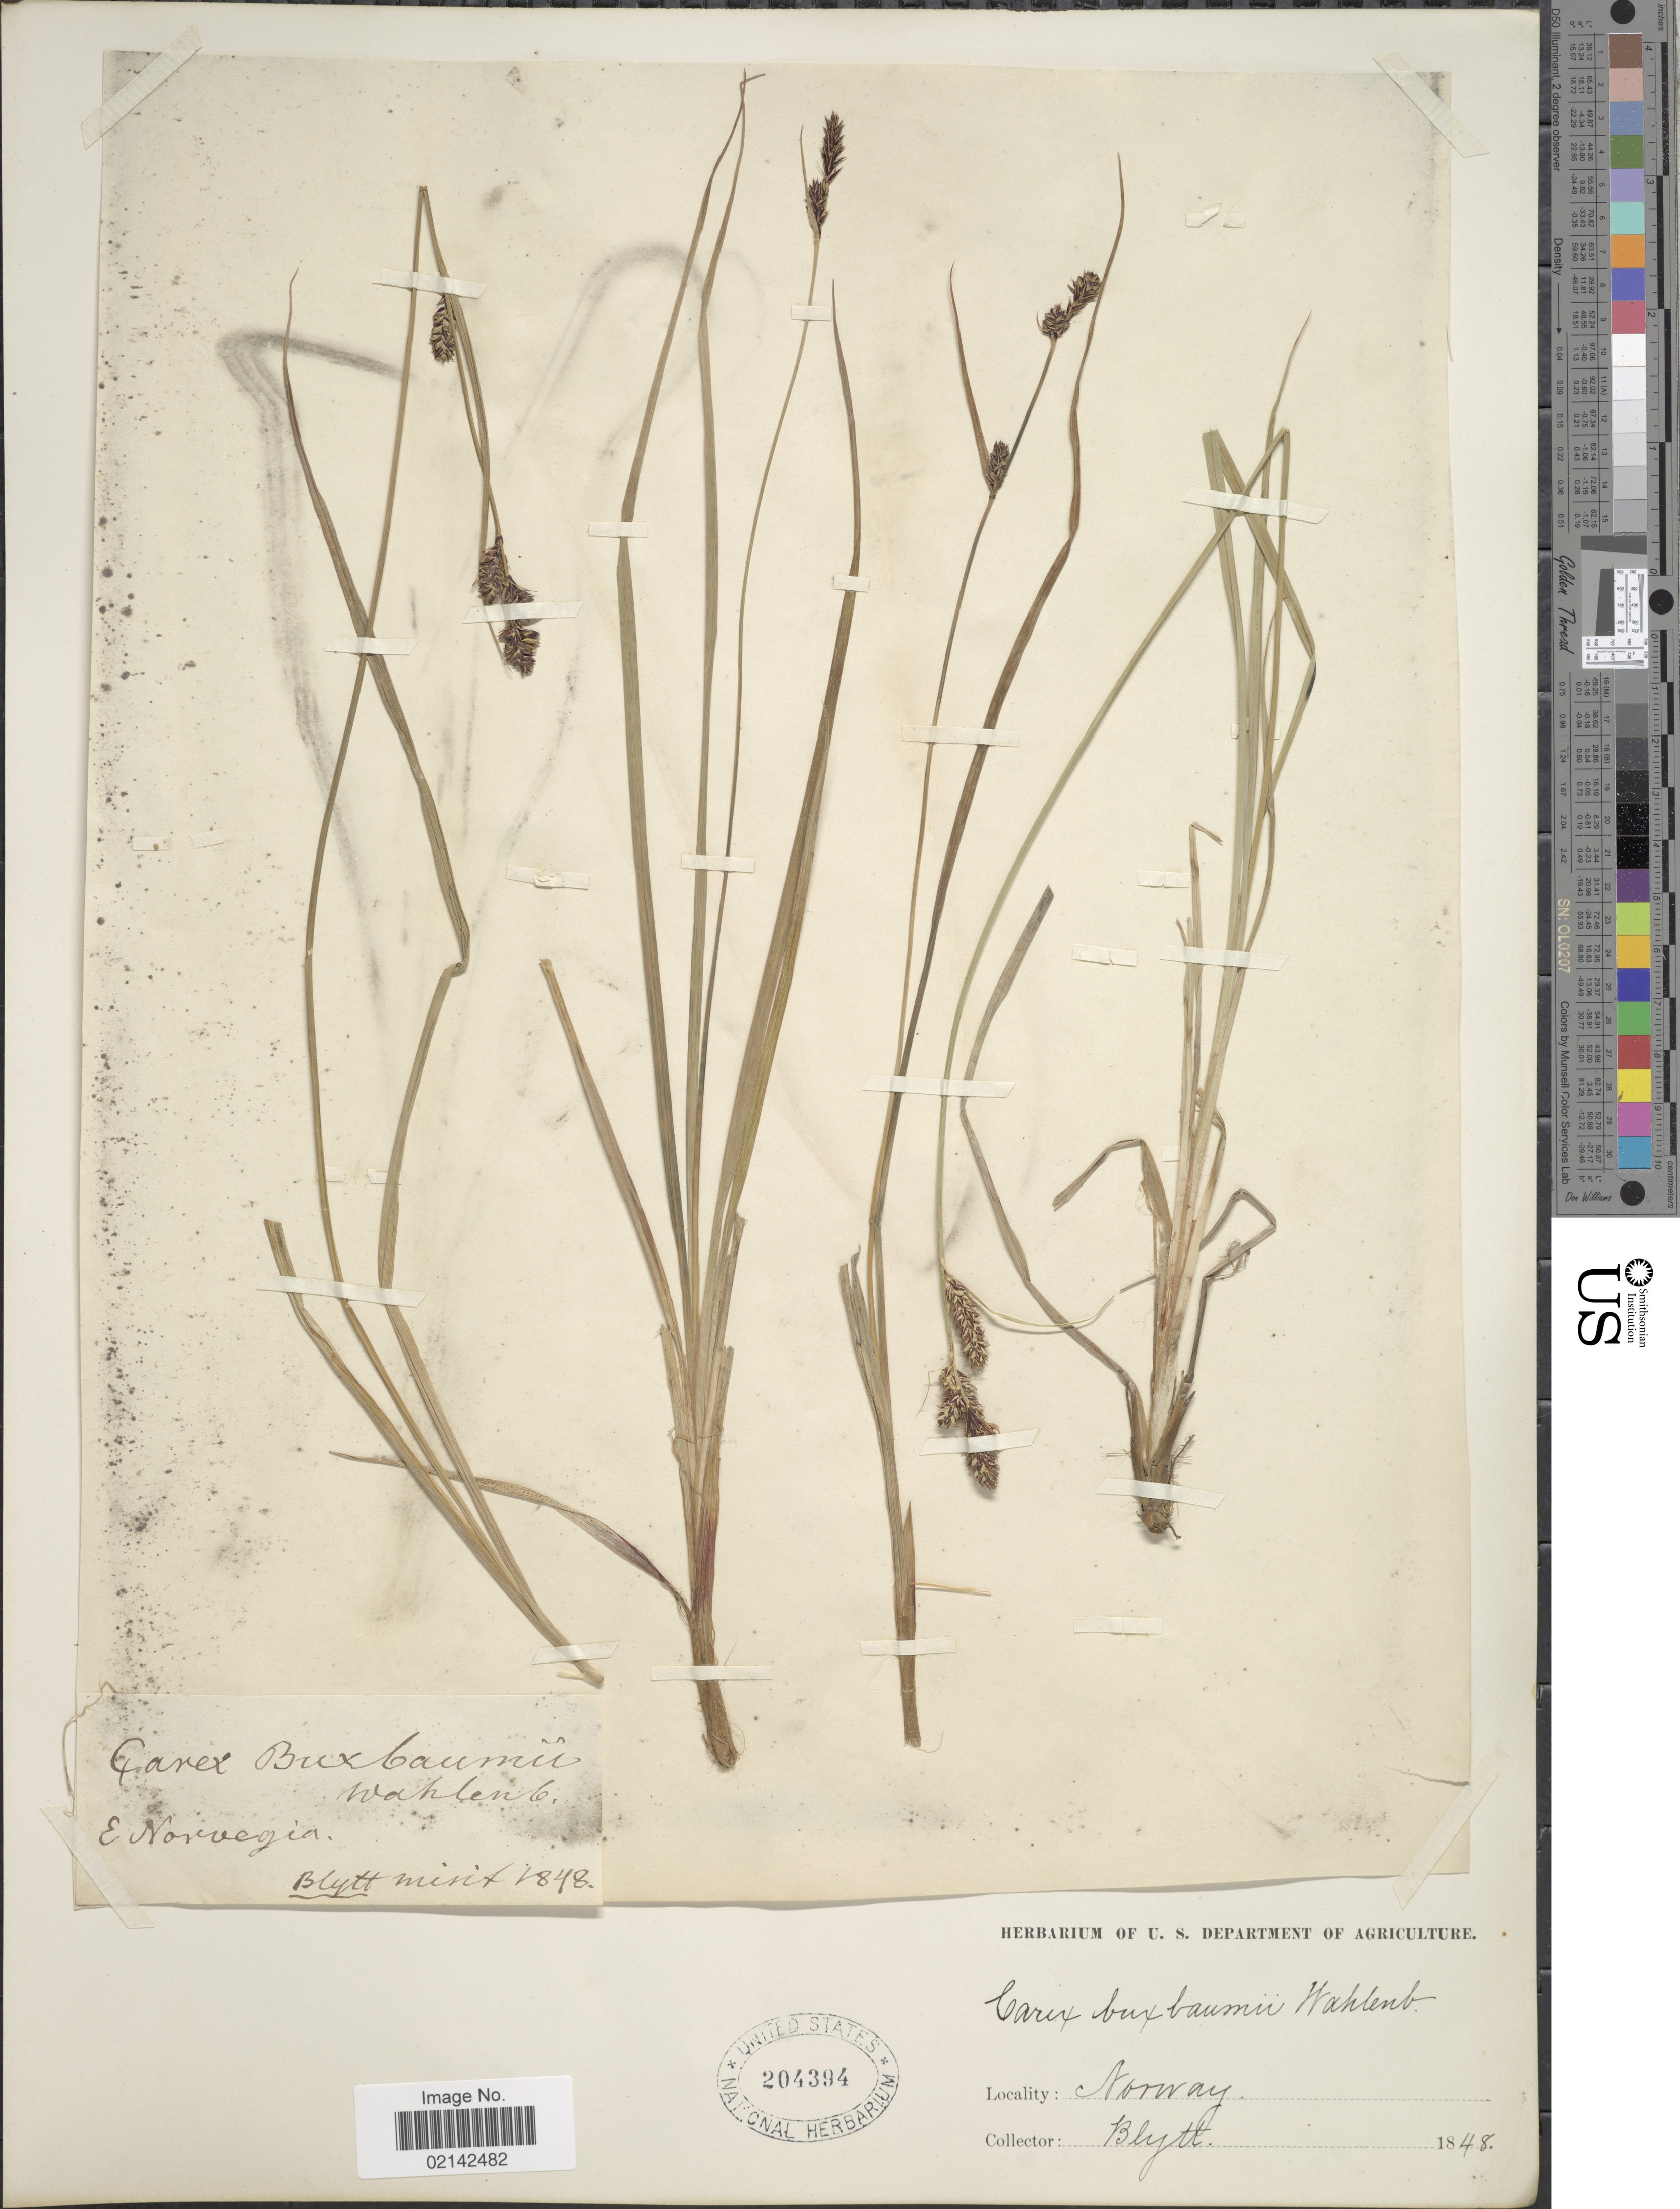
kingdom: Plantae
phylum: Tracheophyta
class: Liliopsida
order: Poales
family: Cyperaceae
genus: Carex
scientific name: Carex buxbaumii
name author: Wahlenb.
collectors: Blytt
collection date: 1848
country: Norway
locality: E Norvegia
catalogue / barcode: US 204394